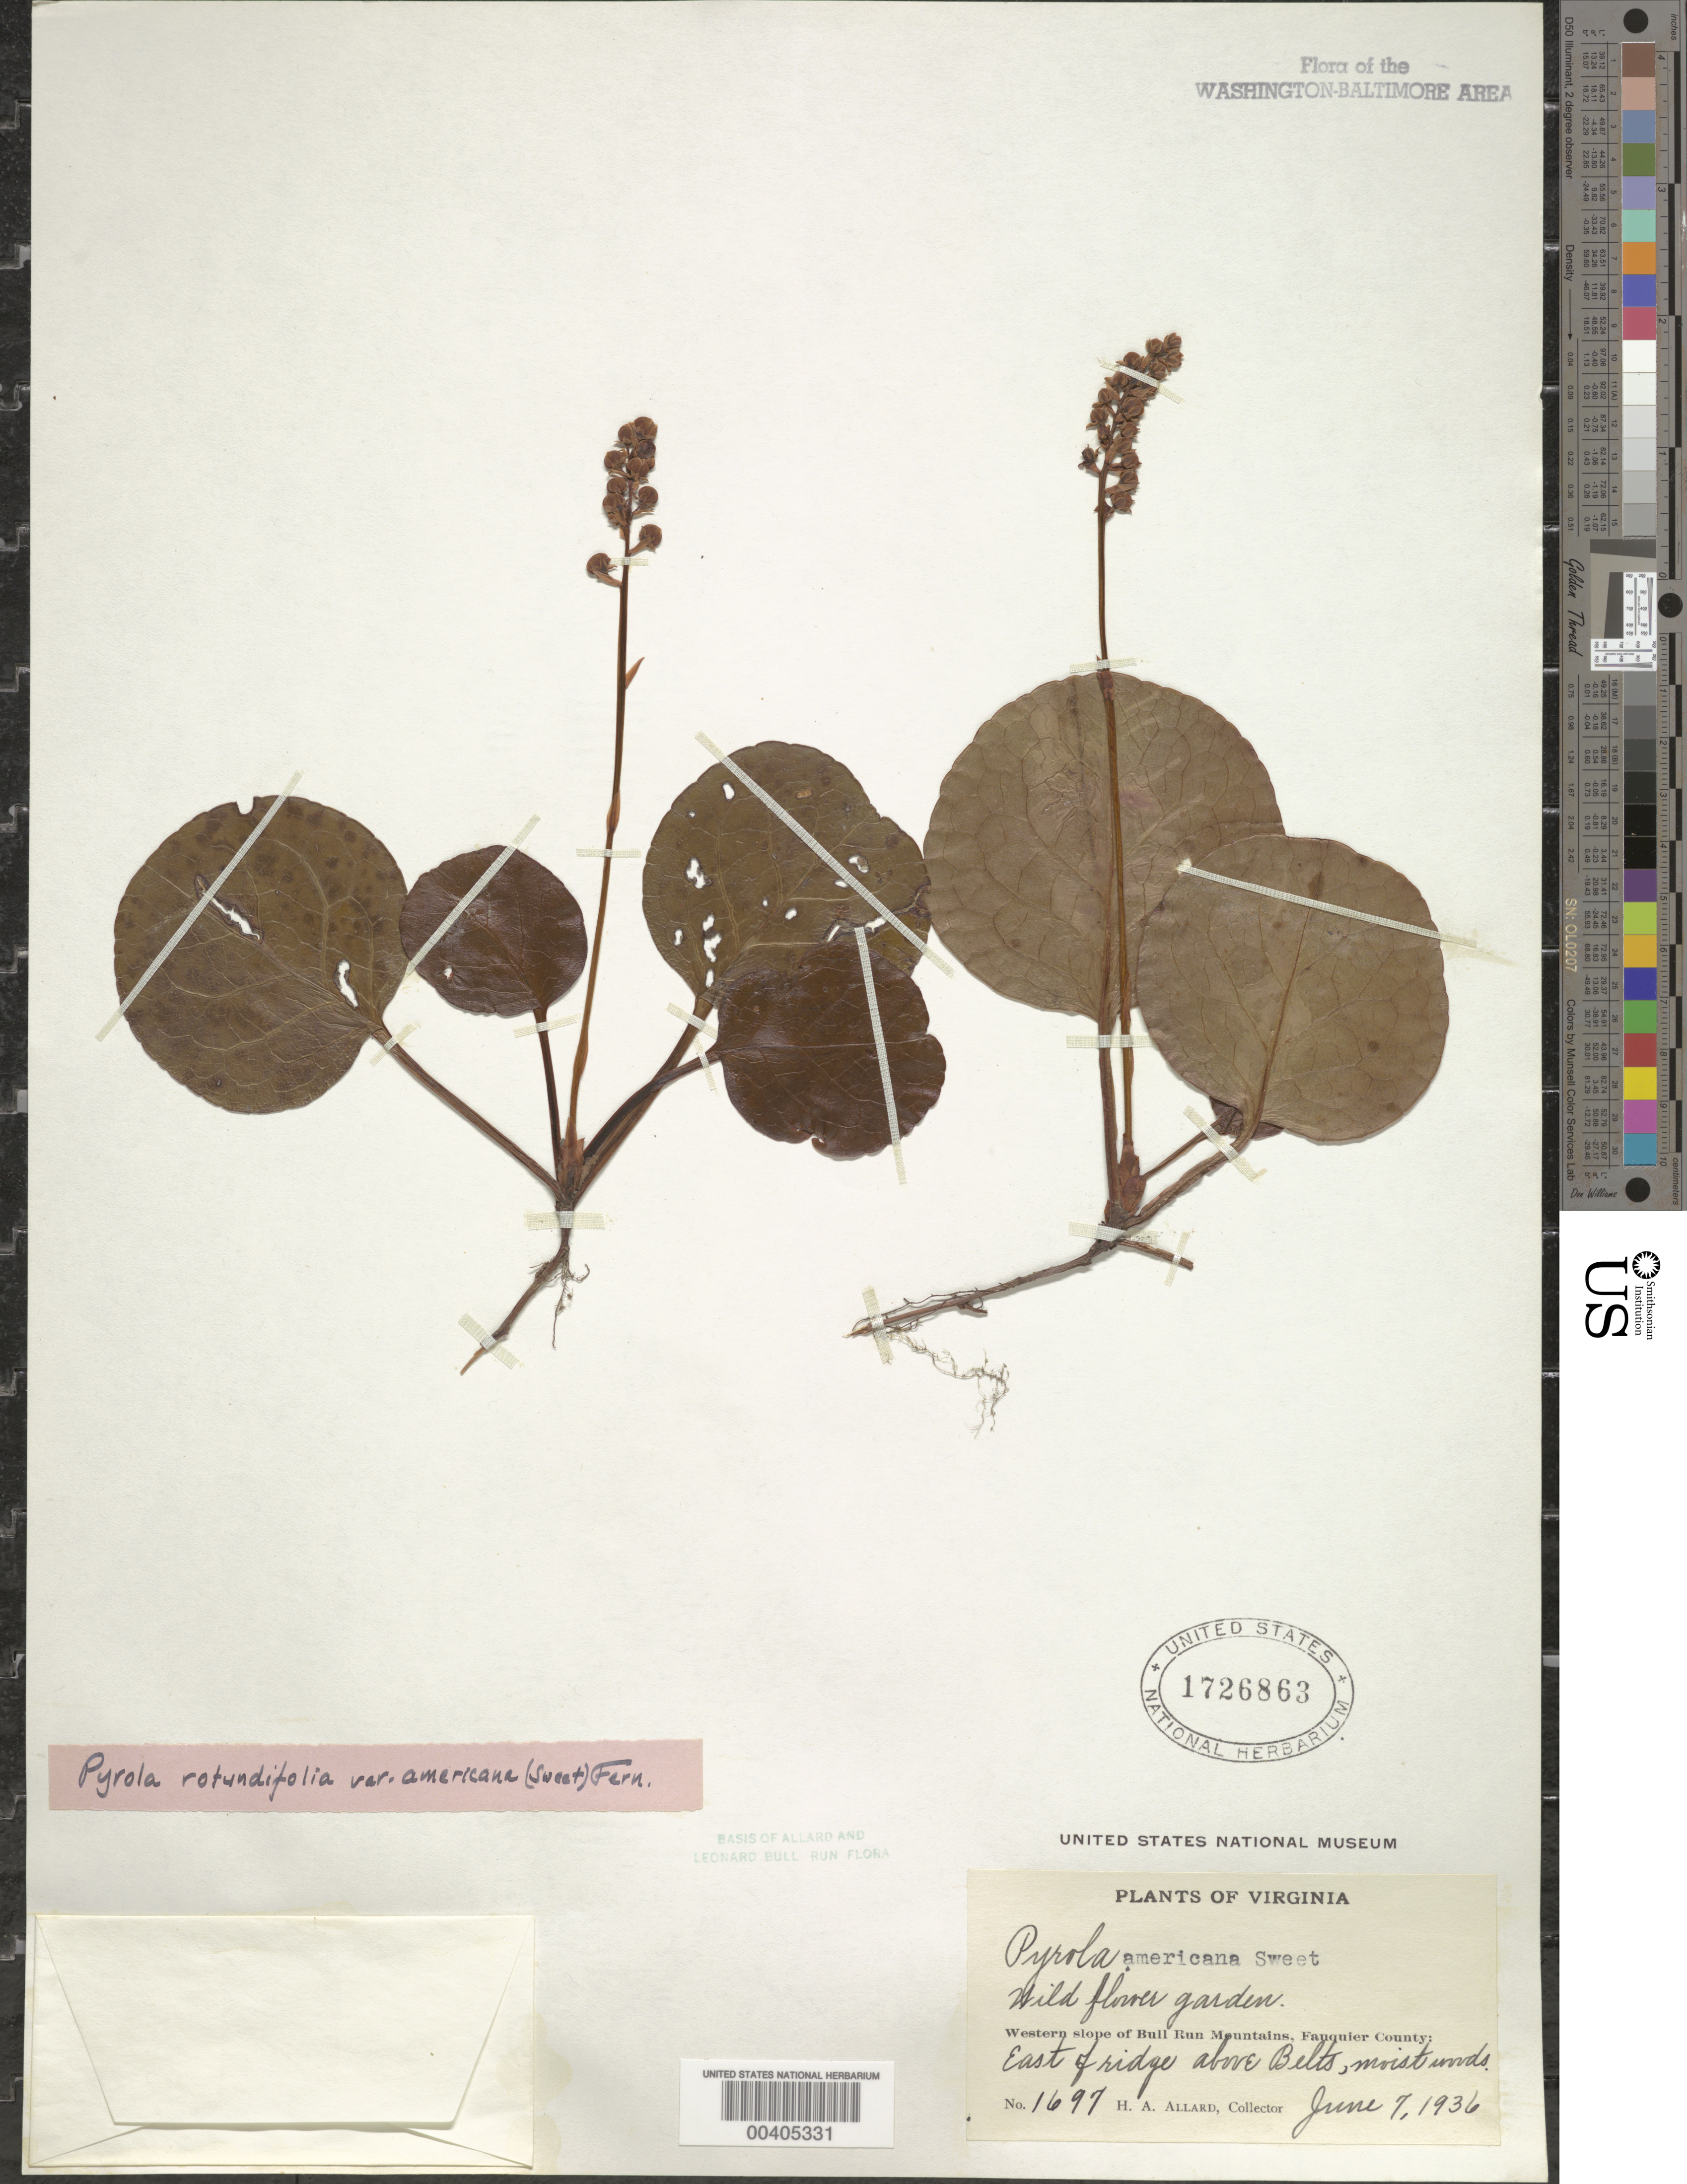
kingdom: Plantae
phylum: Tracheophyta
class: Magnoliopsida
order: Ericales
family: Ericaceae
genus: Pyrola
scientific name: Pyrola rotundifolia var. americana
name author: L.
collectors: H. A. Allard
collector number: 1697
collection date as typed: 07 Jun 1936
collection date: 1936-06-07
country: United States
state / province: Virginia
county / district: Fauquier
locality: East of ridge above Belts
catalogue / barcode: US 1726863